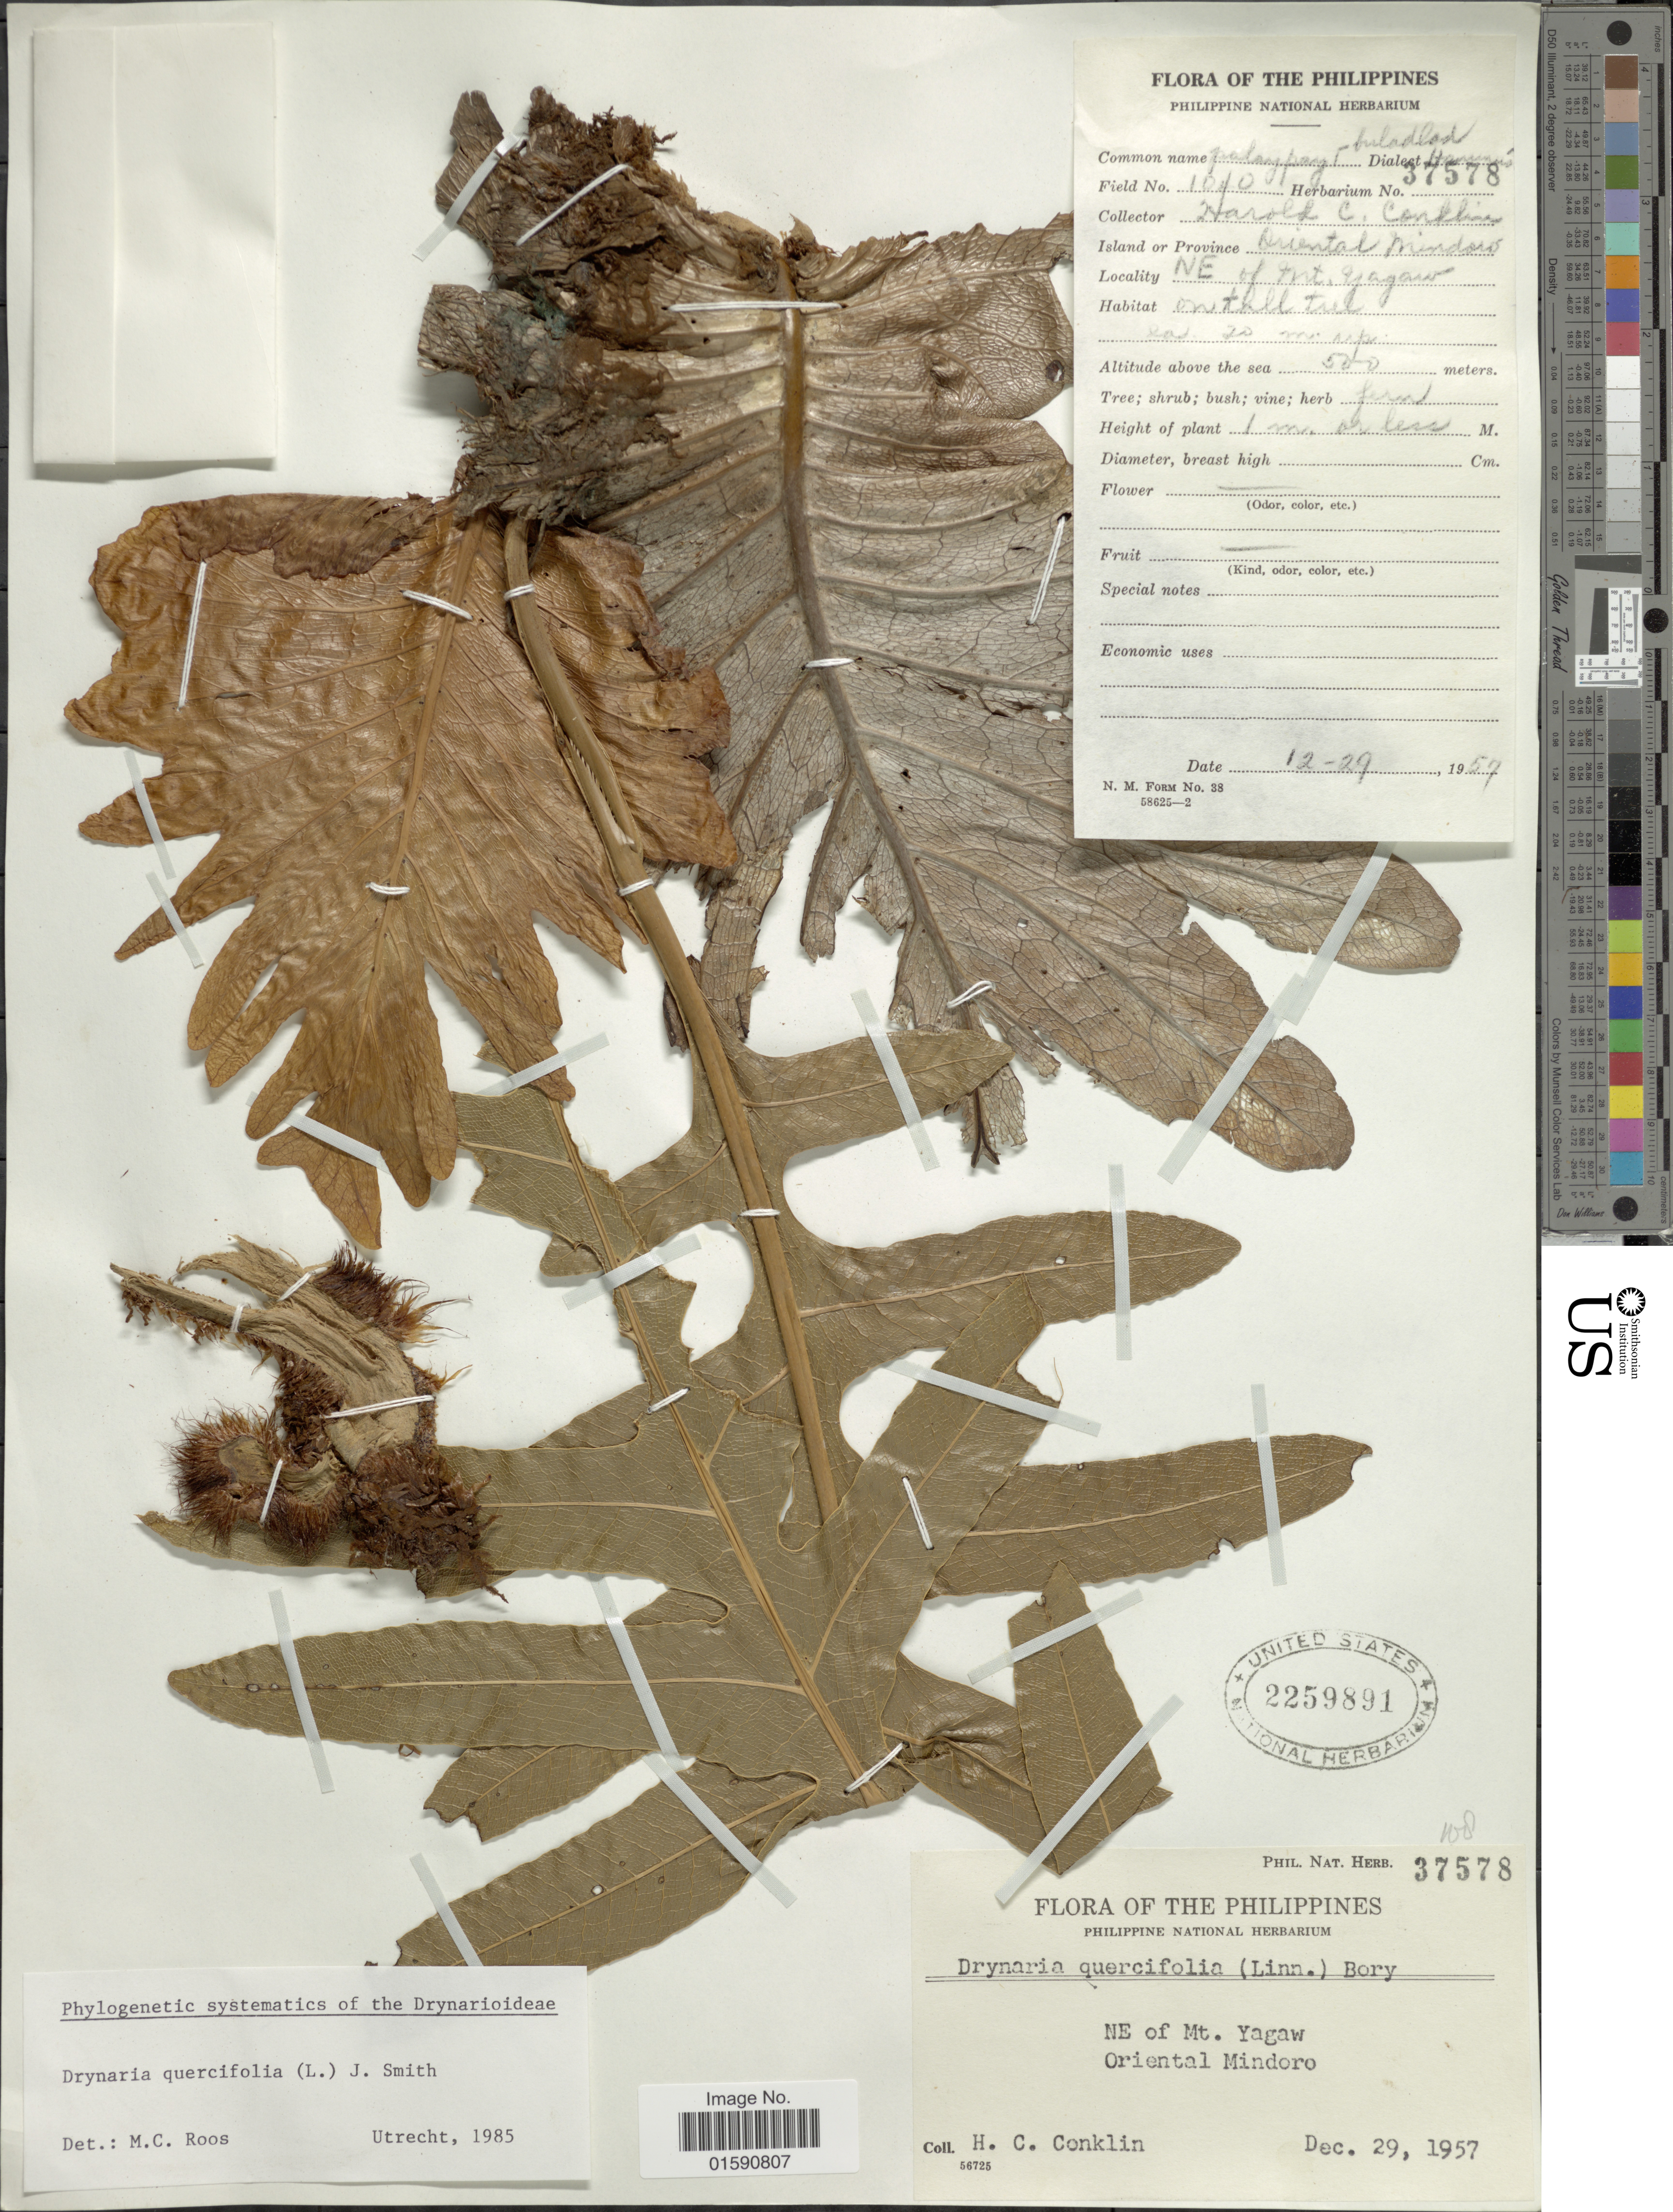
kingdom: Plantae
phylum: Tracheophyta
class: Polypodiopsida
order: Polypodiales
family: Polypodiaceae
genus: Drynaria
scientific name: Drynaria quercifolia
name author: (L.) J. Sm.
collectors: H. Conklin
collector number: Phil. Nat. Herb. 37578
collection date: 1957-12-29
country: Philippines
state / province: Mimaropa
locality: NE of Mt. Yagaw. Oriental Mindoro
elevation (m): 500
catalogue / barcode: US 2259891